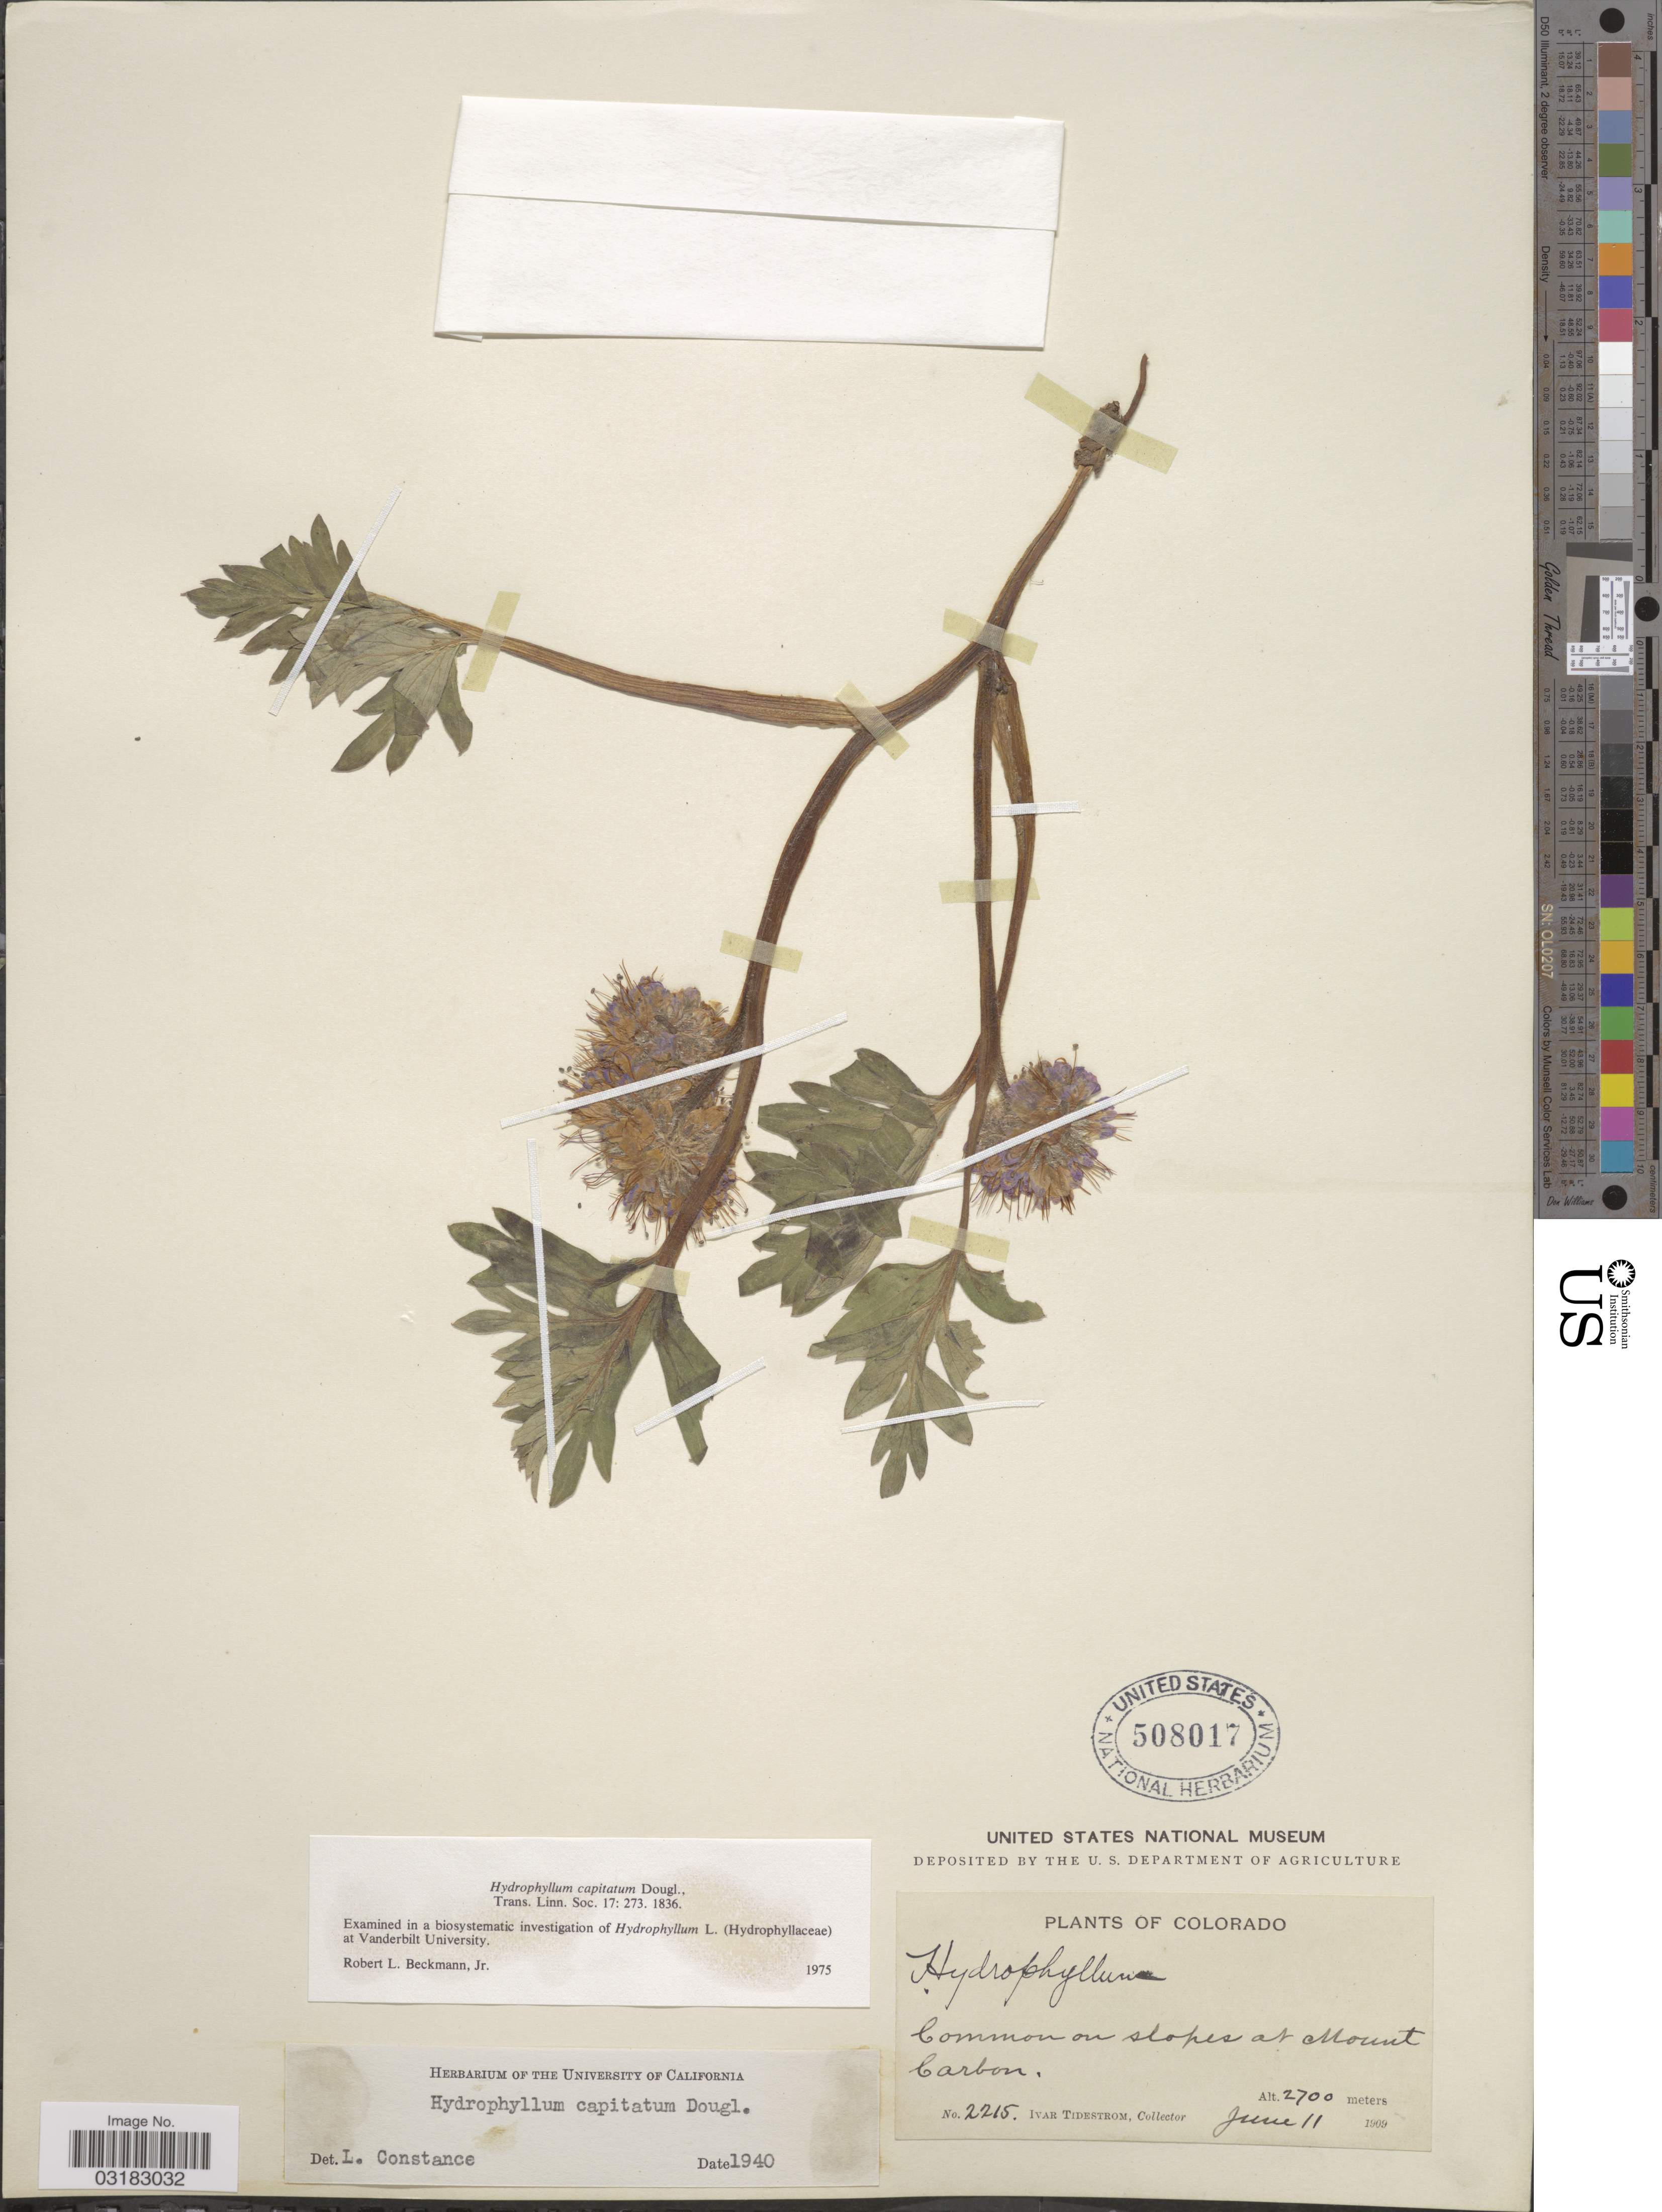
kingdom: Plantae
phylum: Tracheophyta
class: Magnoliopsida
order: Boraginales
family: Hydrophyllaceae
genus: Hydrophyllum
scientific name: Hydrophyllum capitatum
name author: Douglas ex Benth.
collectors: I. F. Tidestrom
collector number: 2215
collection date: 1909-06-11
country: United States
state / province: Colorado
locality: On slopes at Mount Carbon.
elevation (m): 2700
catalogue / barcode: US 508017